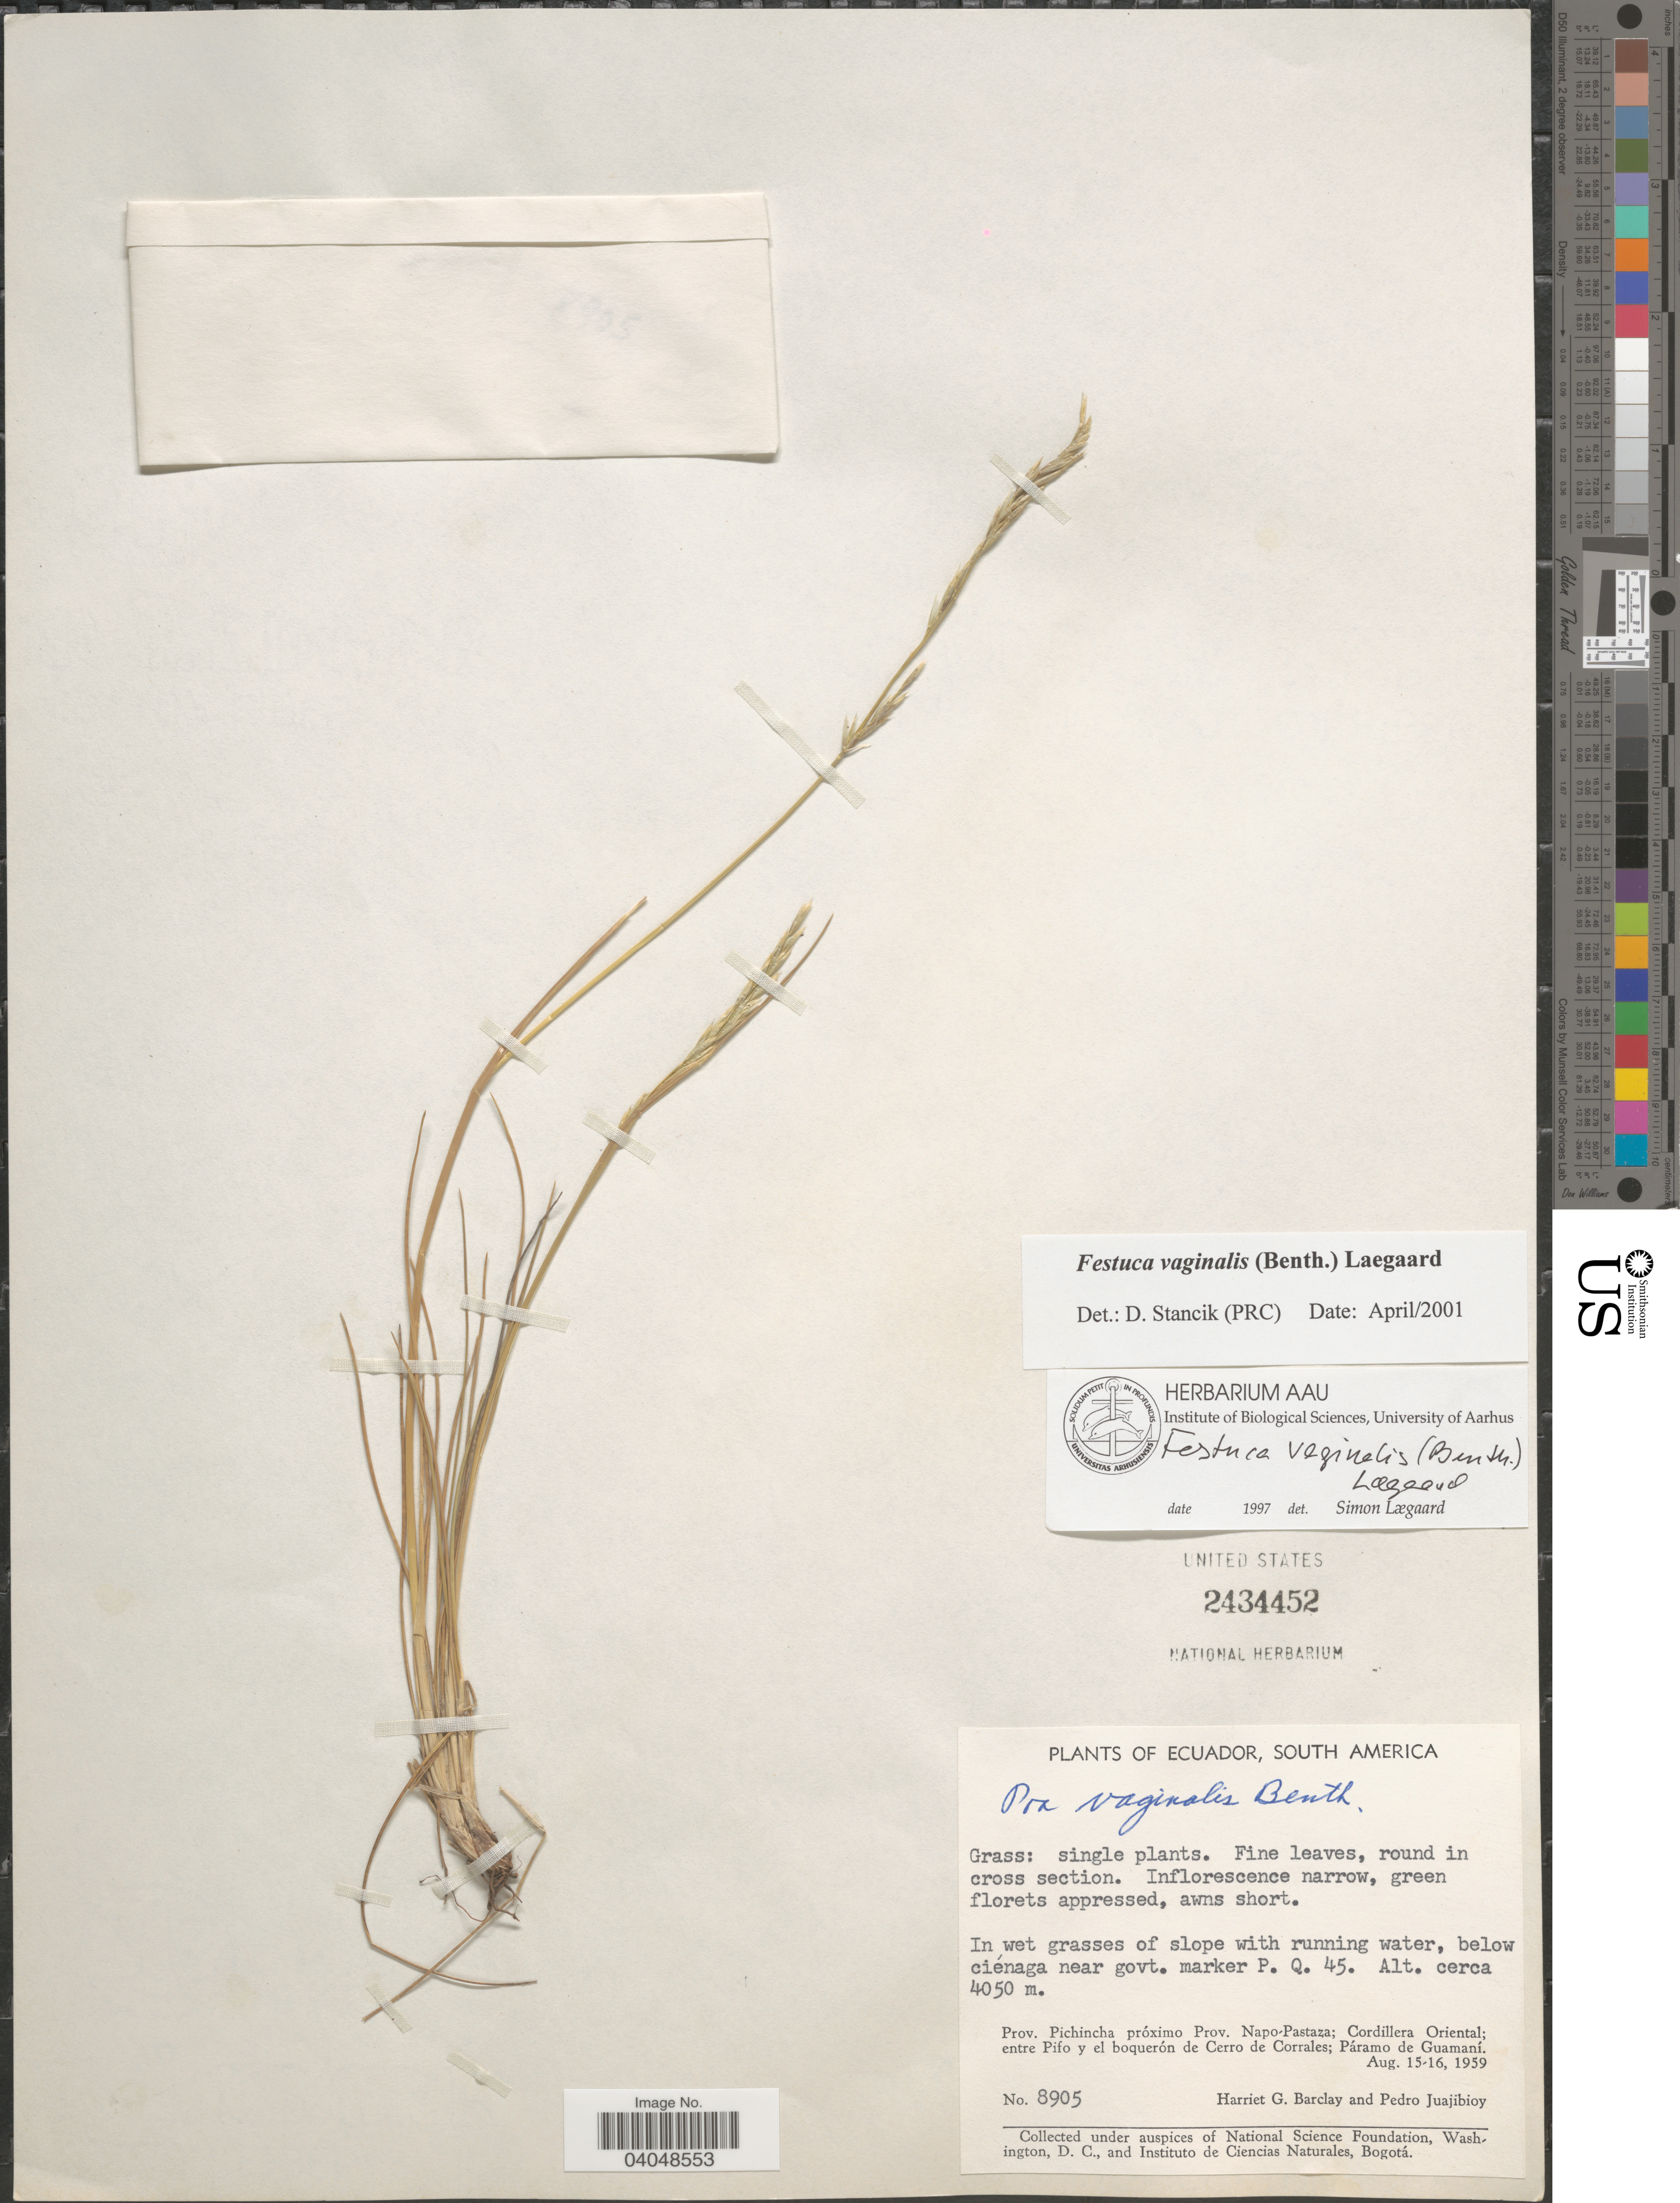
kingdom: Plantae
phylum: Tracheophyta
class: Liliopsida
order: Poales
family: Poaceae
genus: Festuca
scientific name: Festuca vaginalis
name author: (Benth.) Lægaard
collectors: H. G. Barclay & P. Juajibioy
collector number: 8905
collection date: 1959-08-15/1959-08-16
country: Ecuador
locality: Of slope with running water, below ciénaga near govt. marker P. Q. 45. Prov. Pichincha próximo Prov. Napo-Pastaza; Cordillera Oriental; entre Pifo y el boquerón de Cerro de Corrales; Páramo de Guamaní.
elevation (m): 4050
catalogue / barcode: US 2434452